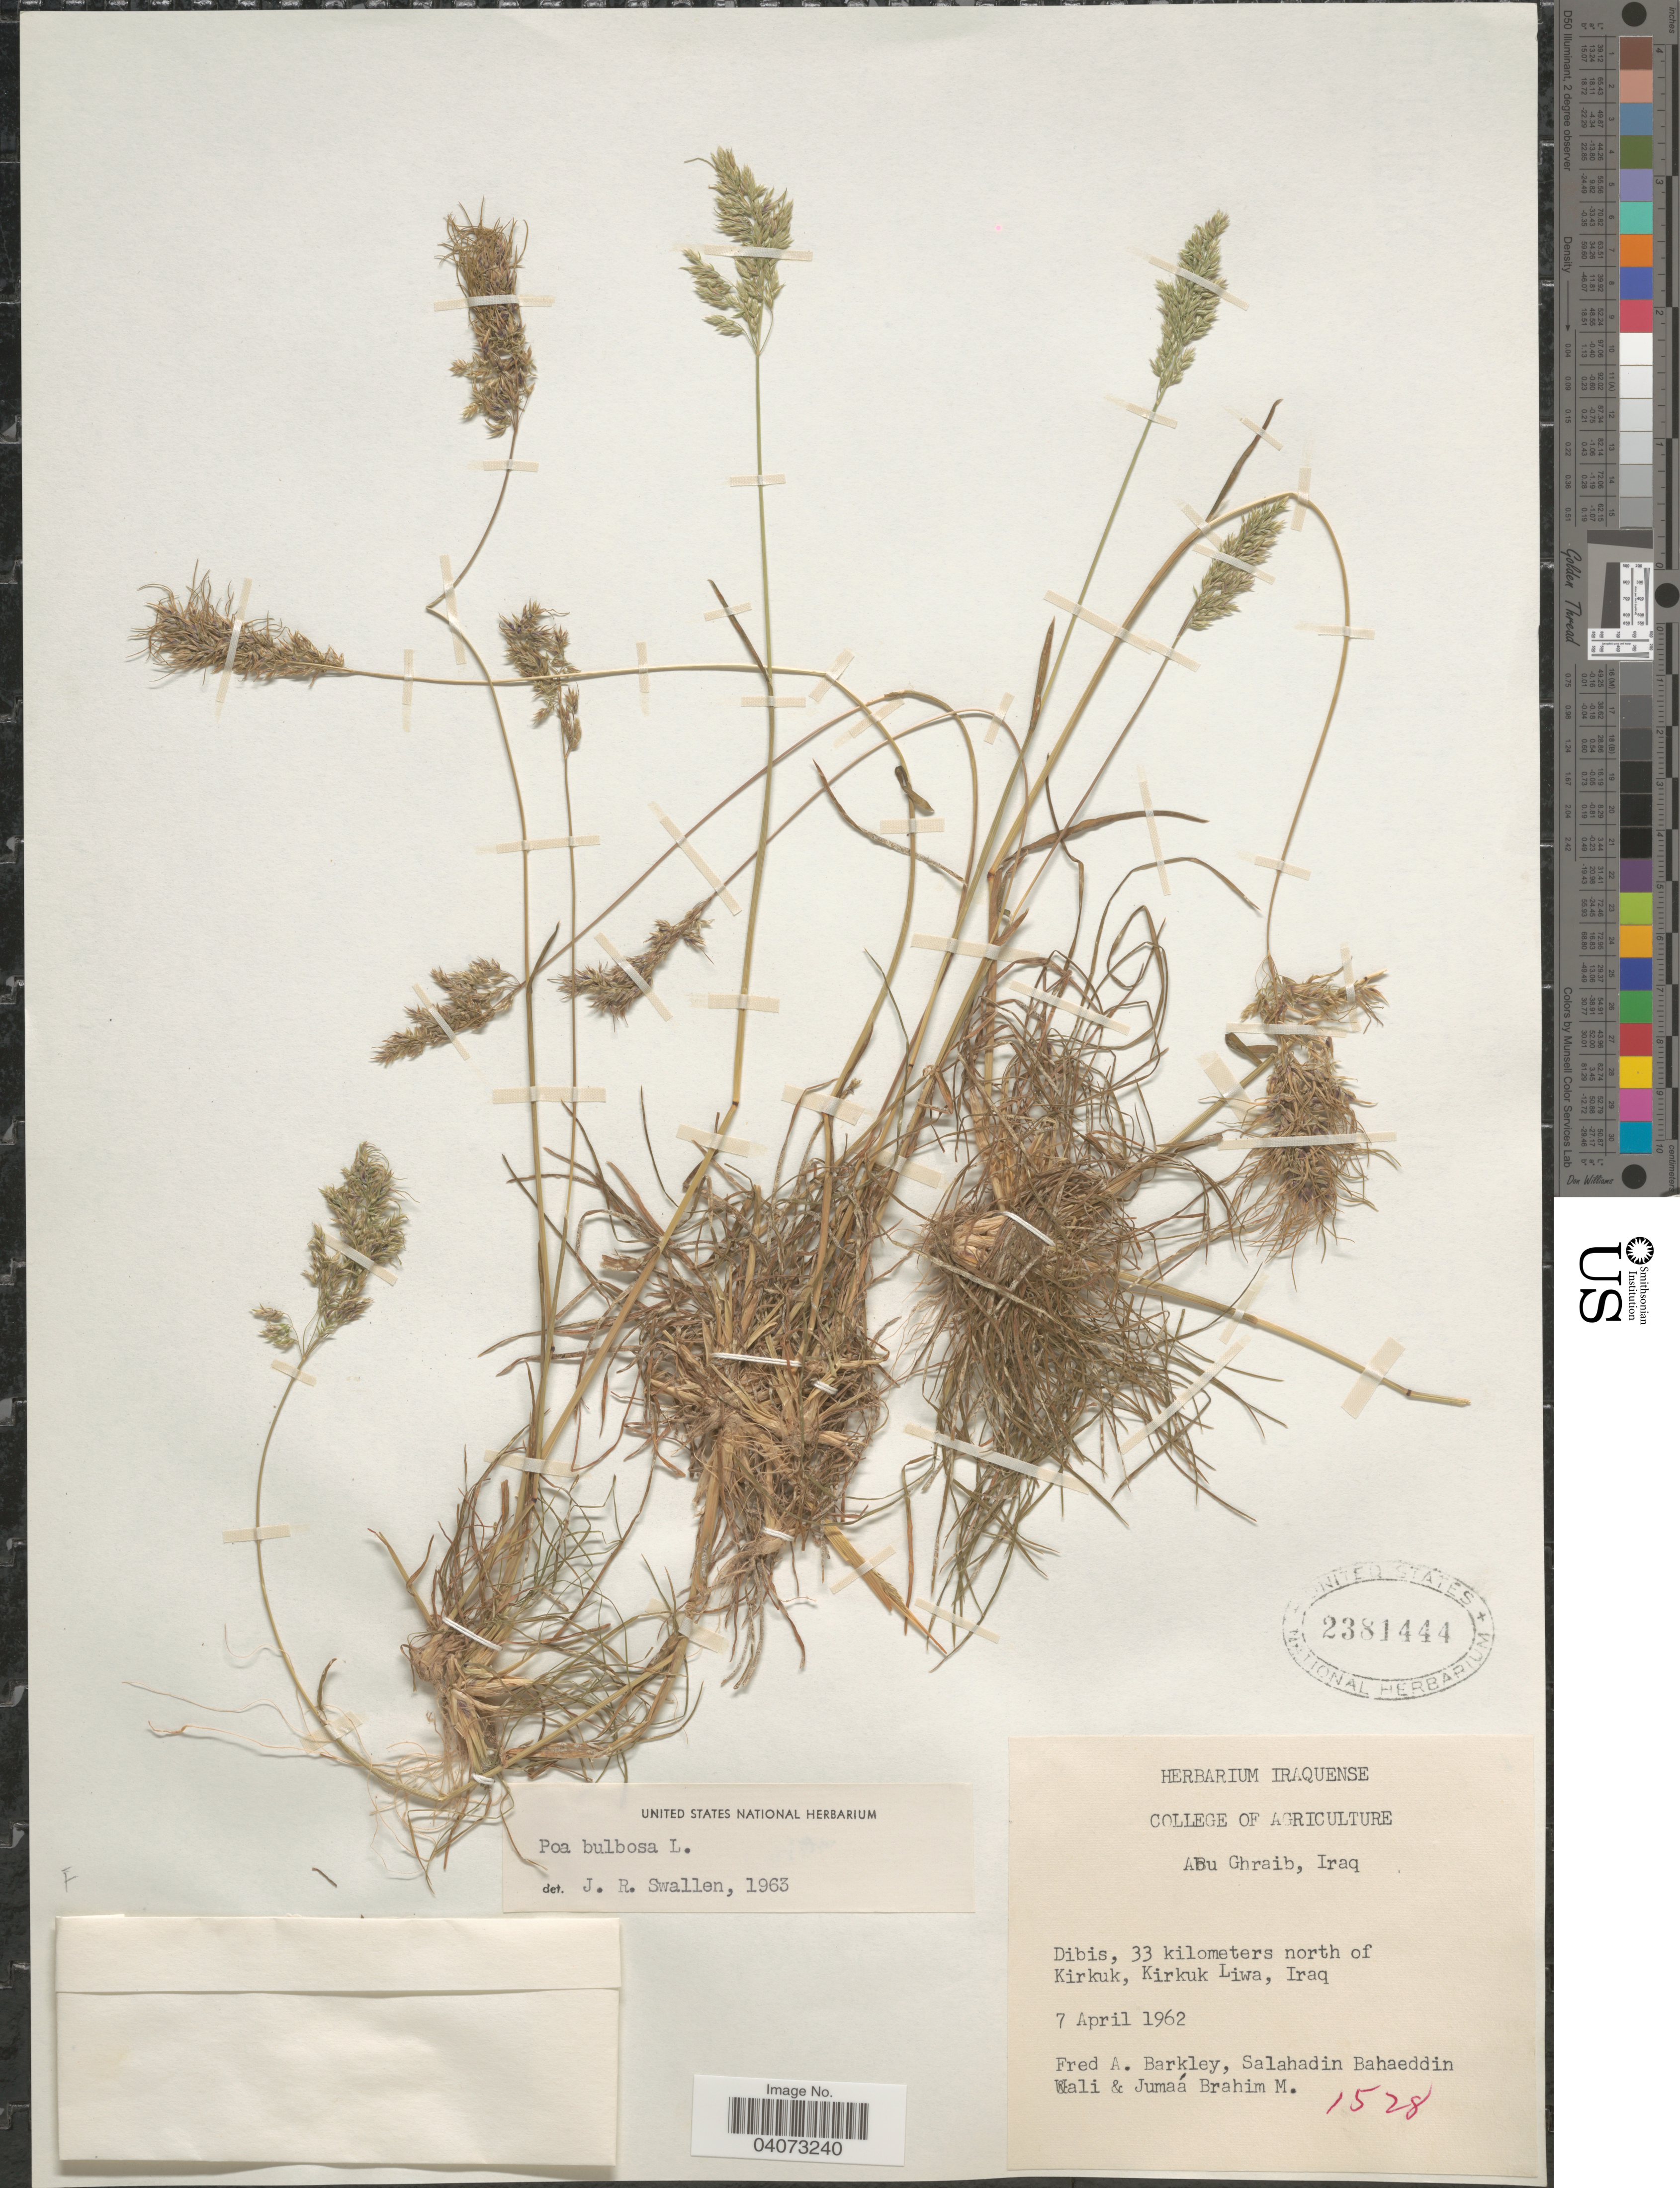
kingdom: Plantae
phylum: Tracheophyta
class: Liliopsida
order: Poales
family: Poaceae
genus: Poa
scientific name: Poa bulbosa subsp. bulbosa var. vivipara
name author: Koeler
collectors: F. A. Barkley, S. Bahaeddin, W. Brahim M. & J. B. Mohamed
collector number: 1528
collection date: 1962-04-07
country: Iraq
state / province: Kirkūk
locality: Dibis, 33 kilometers north of Kirkuk, Kirkuk Liwa.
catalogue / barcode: US 2381444